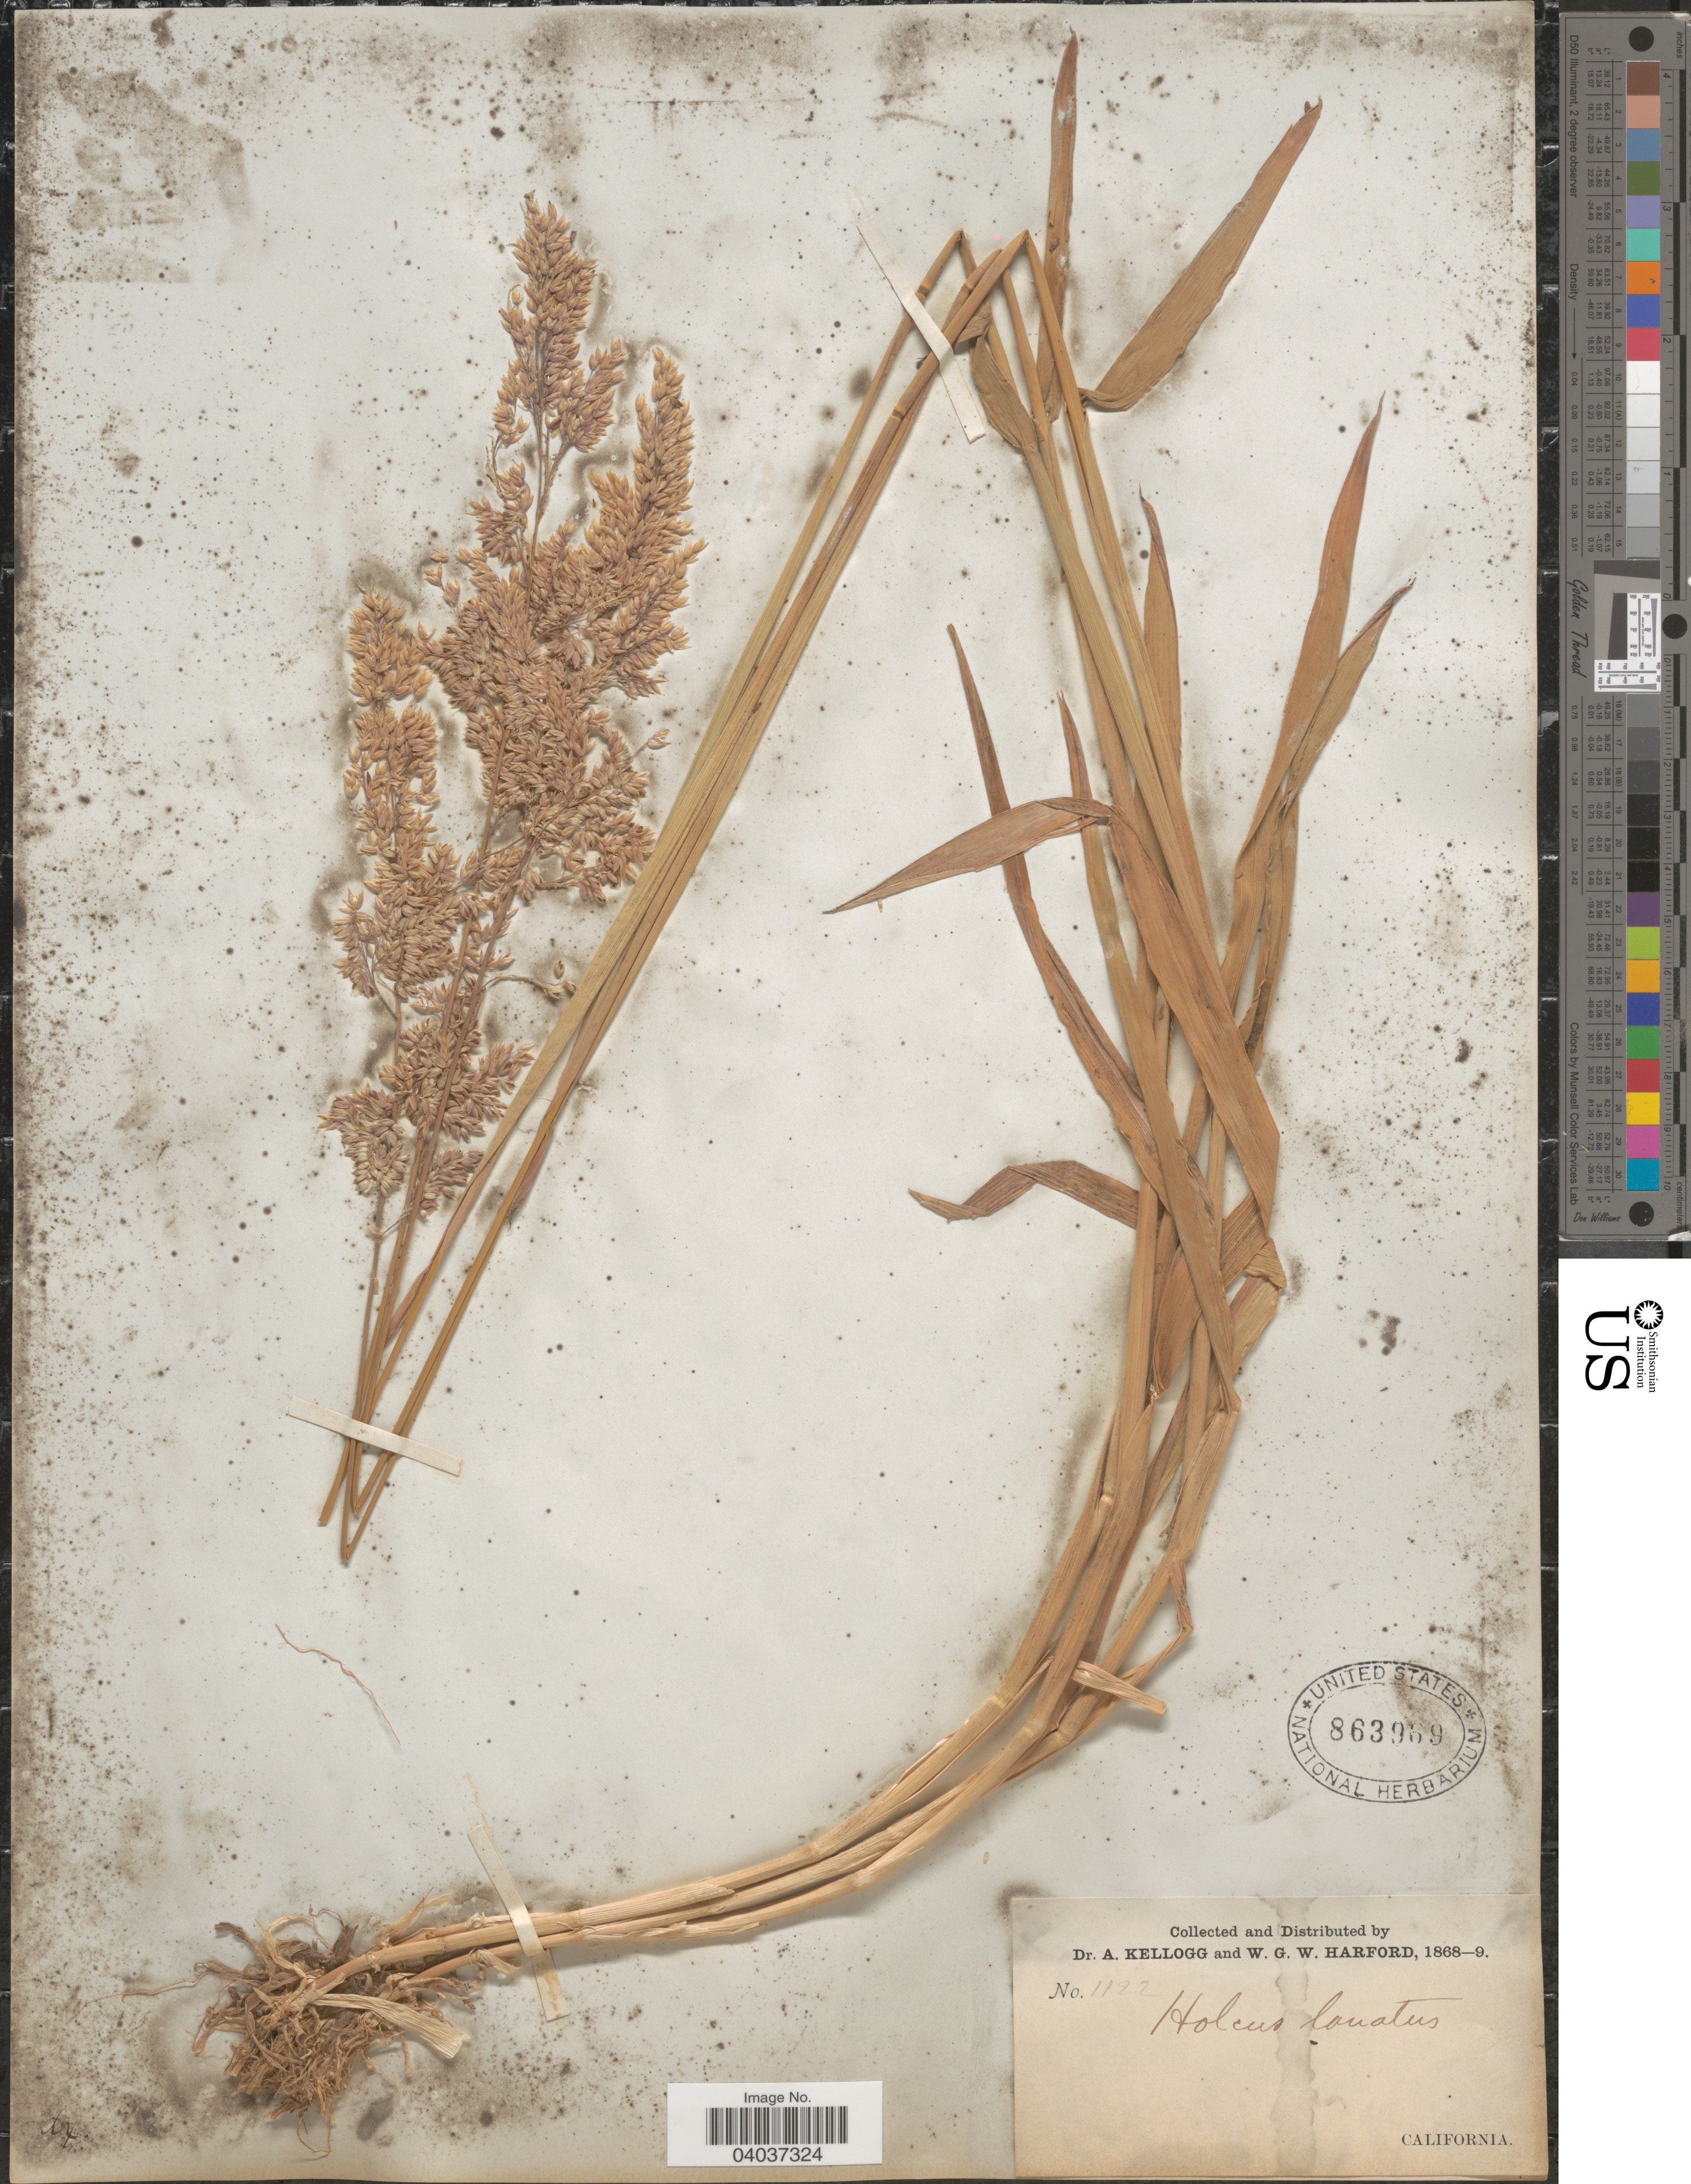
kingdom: Plantae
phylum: Tracheophyta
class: Liliopsida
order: Poales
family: Poaceae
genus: Holcus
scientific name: Holcus lanatus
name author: L.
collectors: A. Kellogg & W. G. W. Harford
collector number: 1122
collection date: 1868/1869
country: United States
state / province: California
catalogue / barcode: US 863969